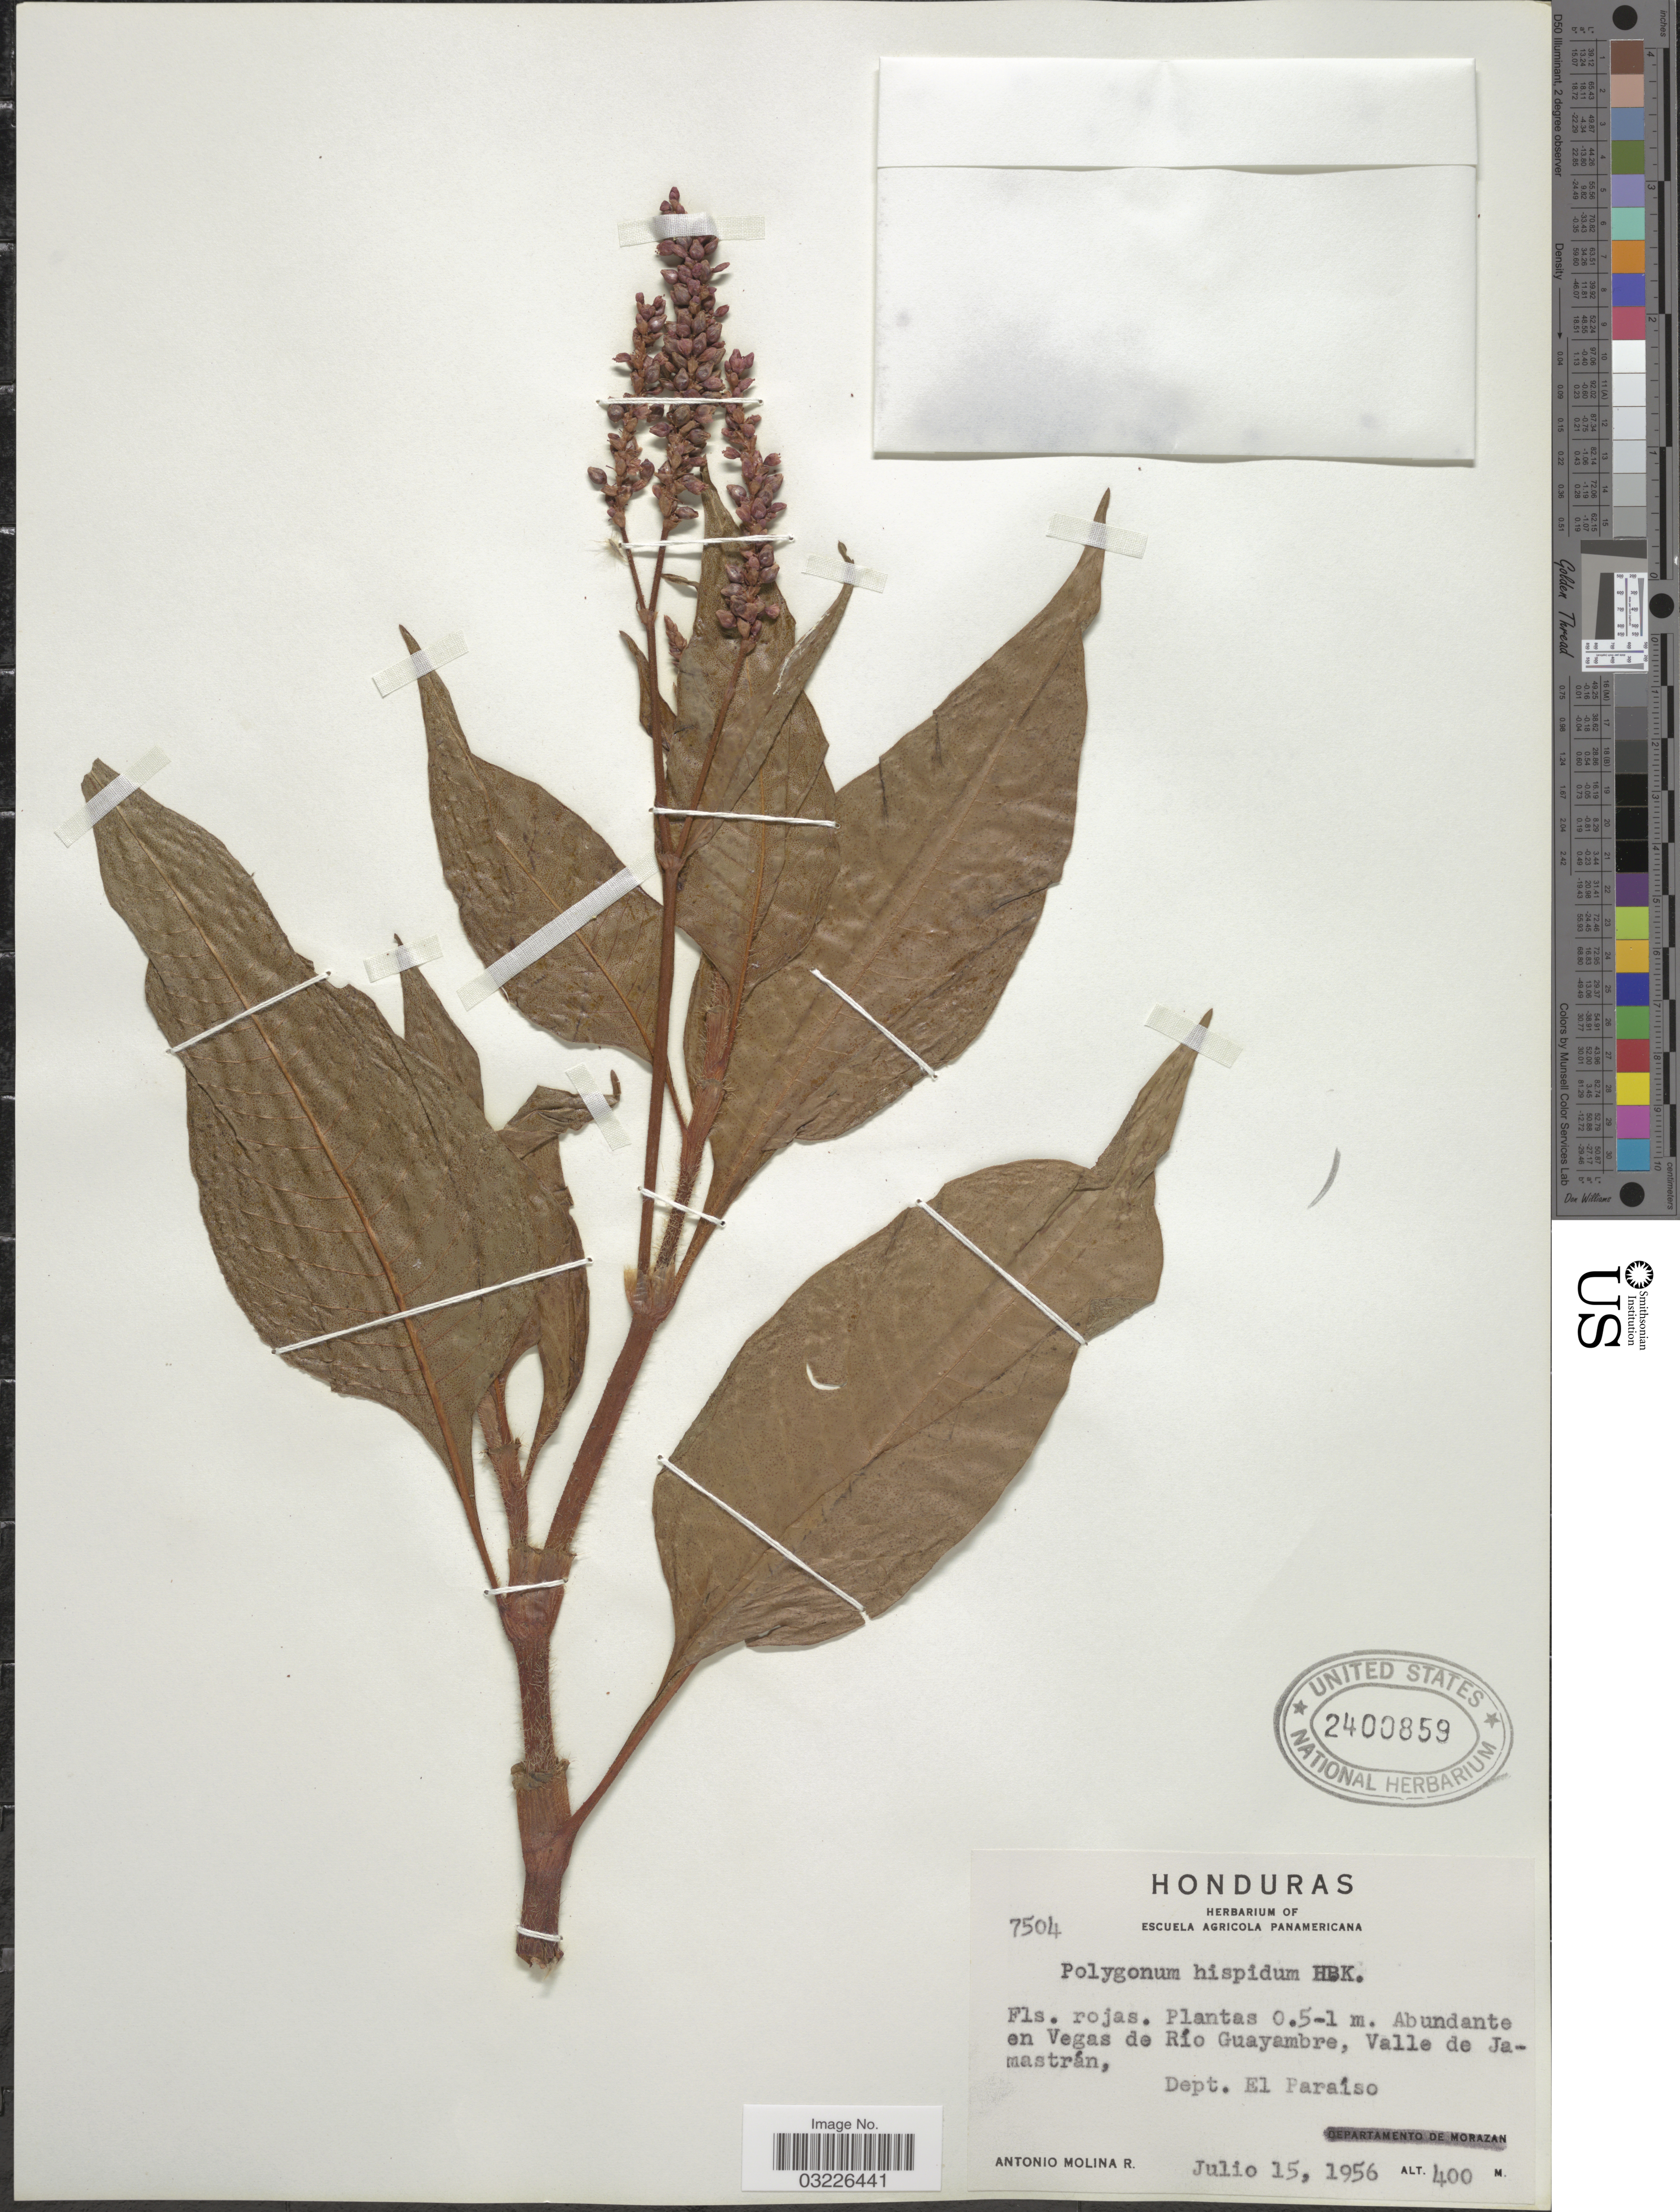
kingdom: Plantae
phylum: Tracheophyta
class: Magnoliopsida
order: Caryophyllales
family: Polygonaceae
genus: Persicaria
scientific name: Persicaria sp.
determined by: Atha, D. E.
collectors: A. Molina R.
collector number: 7504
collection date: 1956-07-15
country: Honduras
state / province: El Paraíso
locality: Vegas de Río Guayambre, Valle de Jamastrán, Dept. El Paraíso.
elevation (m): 400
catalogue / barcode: US 2400859